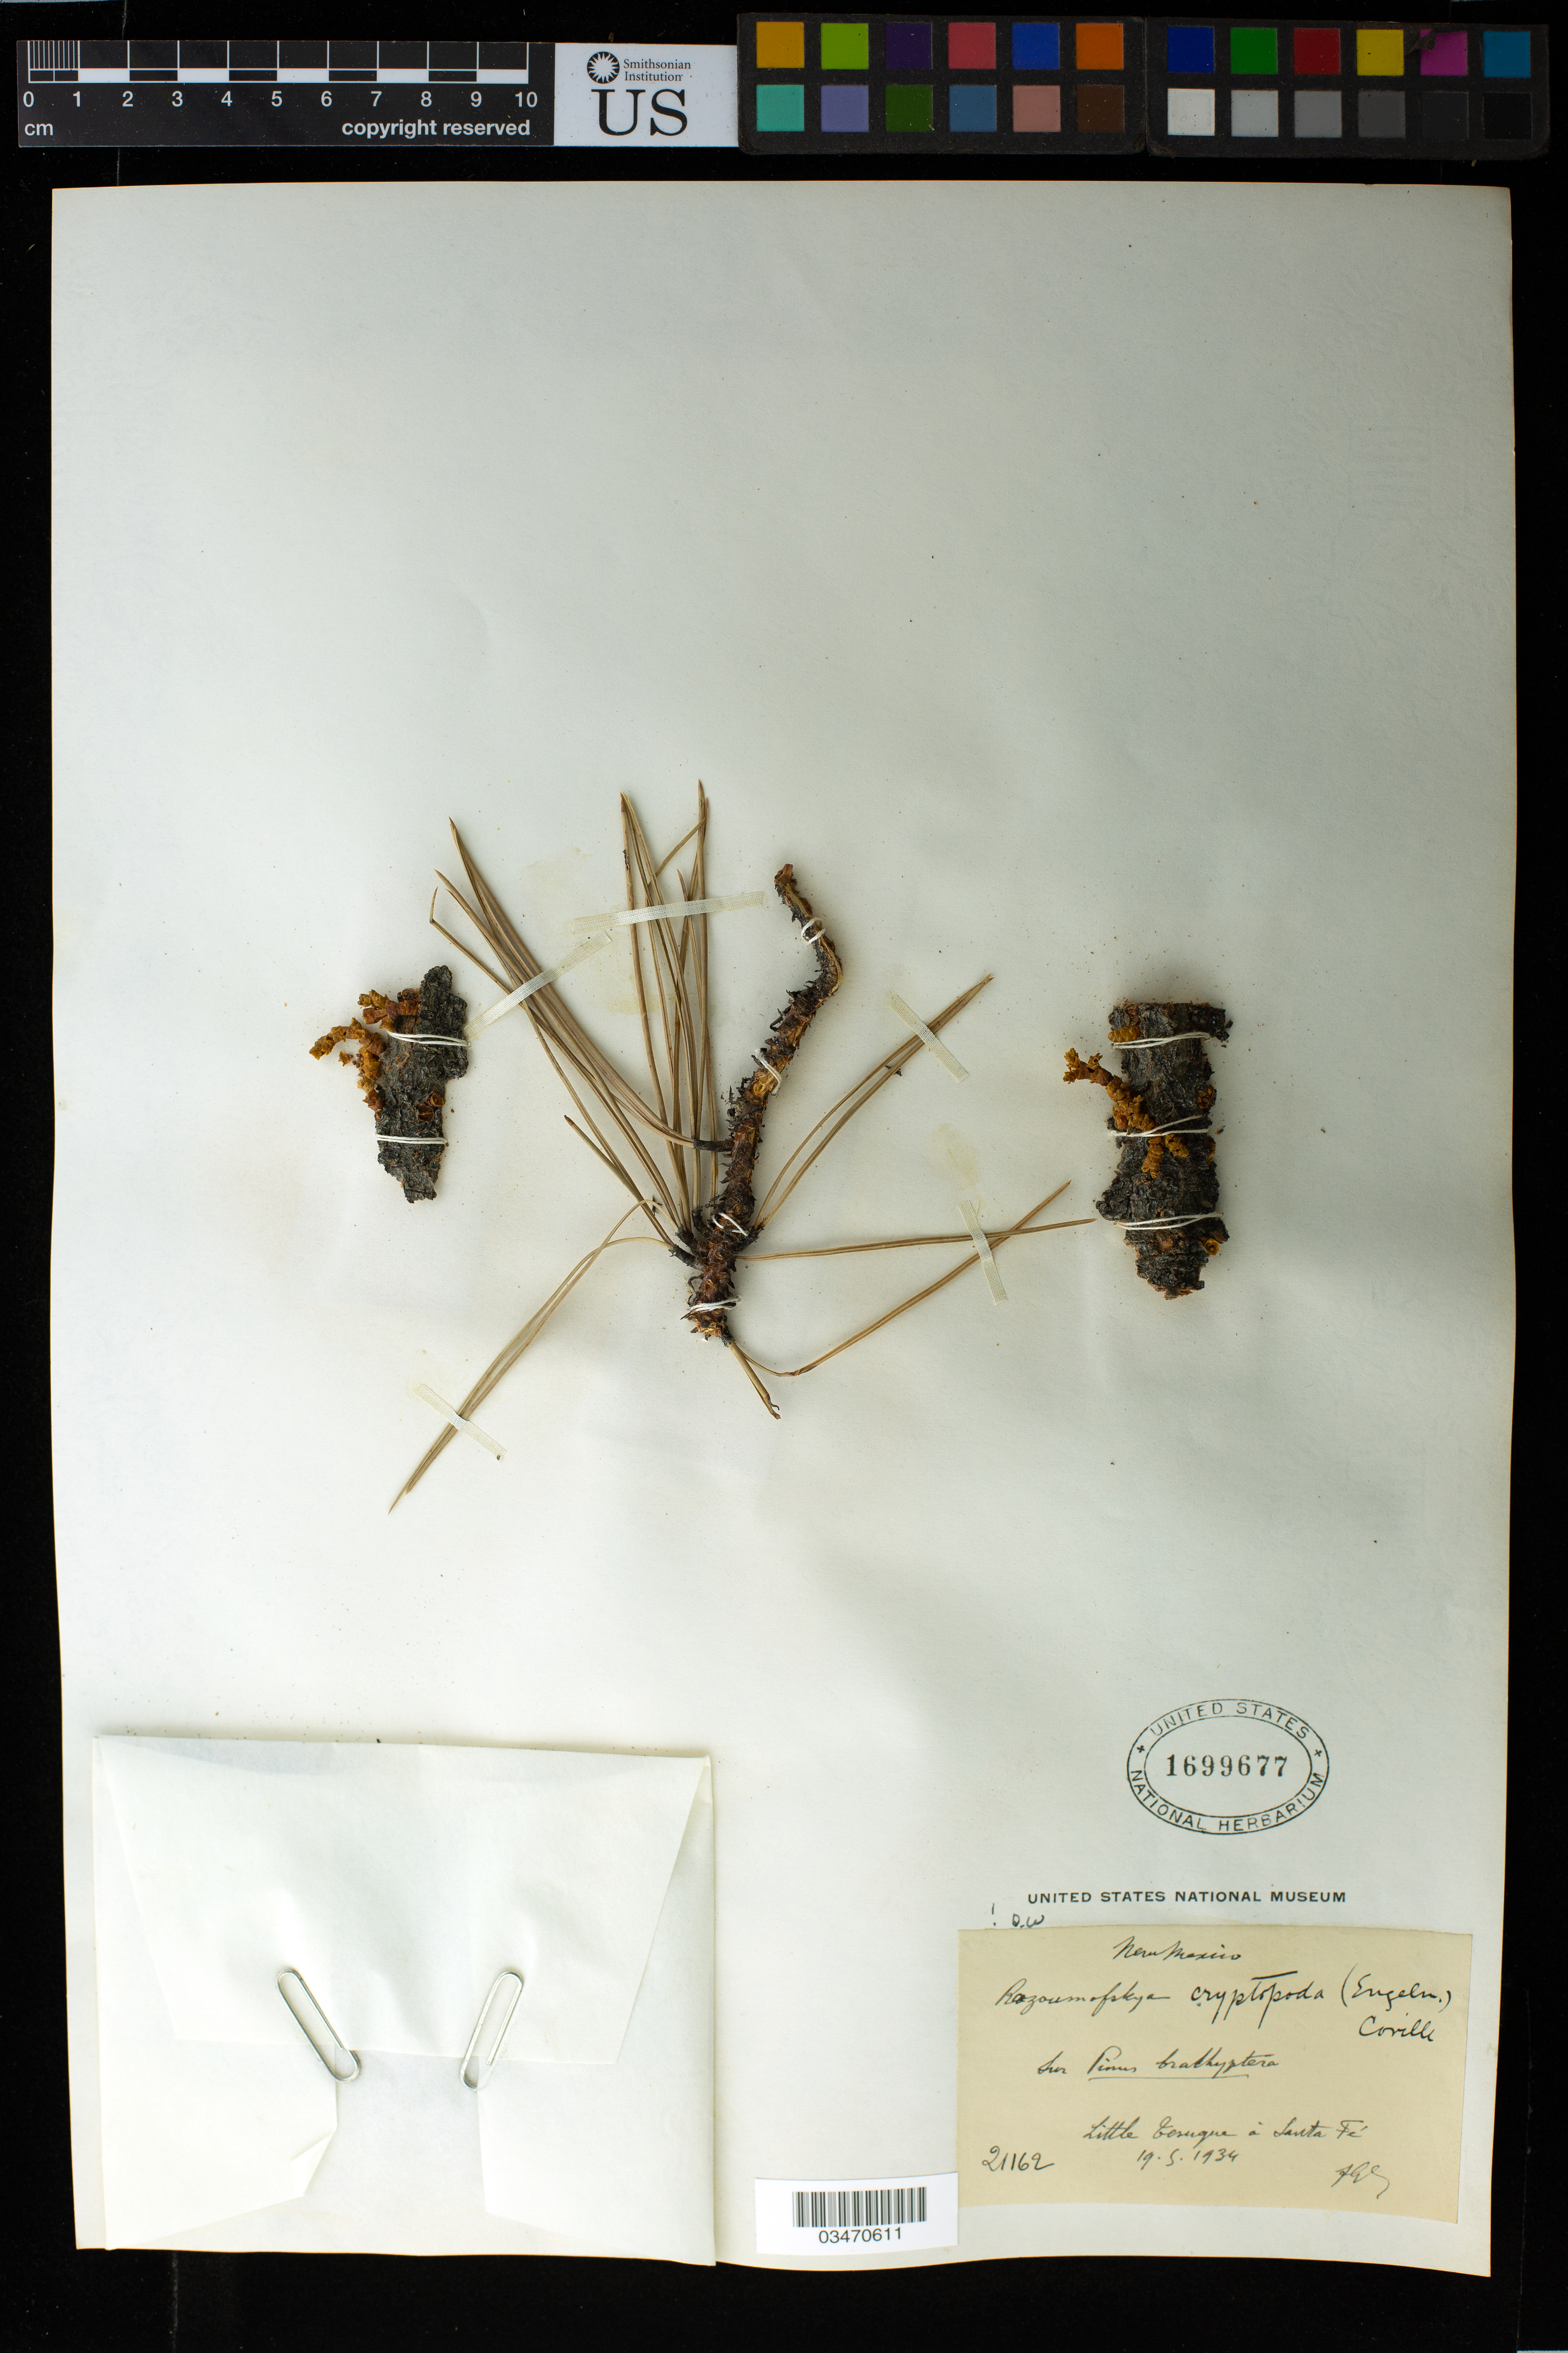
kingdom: Plantae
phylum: Tracheophyta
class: Magnoliopsida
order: Santalales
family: Viscaceae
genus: Arceuthobium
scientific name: Arceuthobium vaginatum f. cryptopodum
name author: (Engelm.) L.S. Gill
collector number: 21162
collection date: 1934-05-19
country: United States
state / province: New Mexico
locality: Little Tesuque, Santa Fe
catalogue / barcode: US 1699677